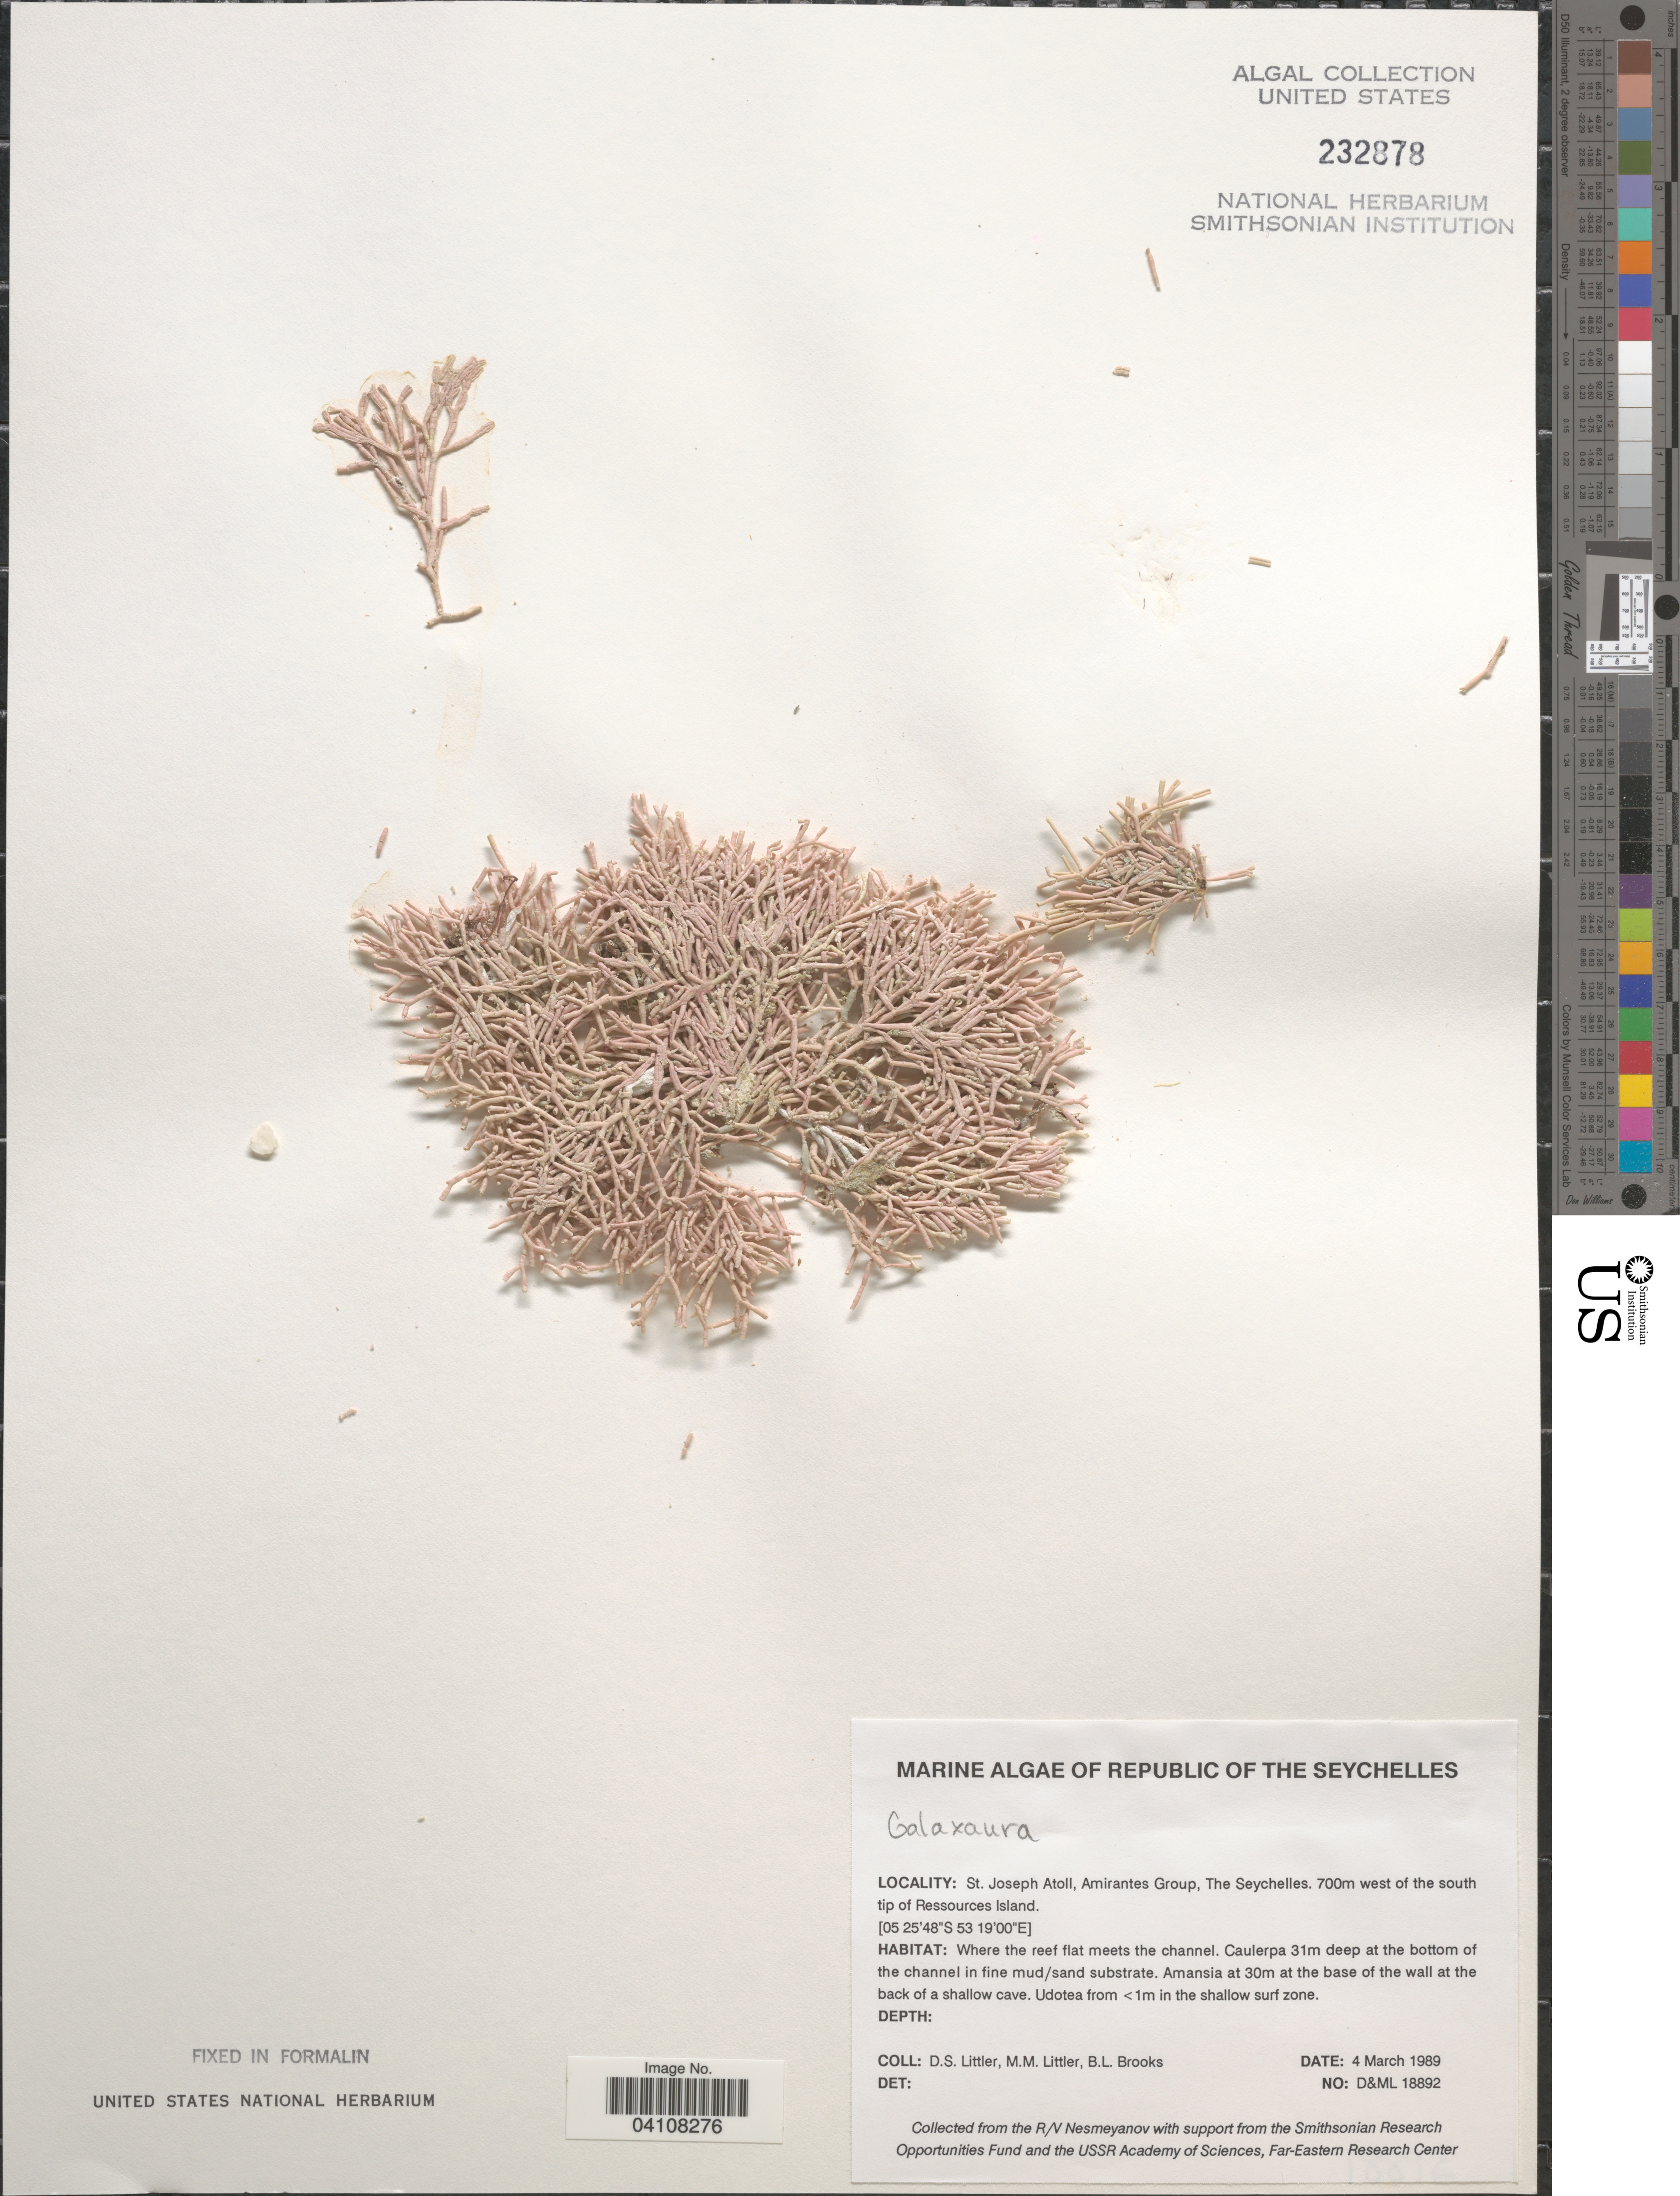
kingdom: Plantae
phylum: Rhodophyta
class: Florideophyceae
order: Nemaliales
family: Galaxauraceae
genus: Galaxaura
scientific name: Galaxaura sp.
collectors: D. S. Littler & B. Brooks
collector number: D&ML18892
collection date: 1989-03-04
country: Seychelles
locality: Republic of The Seychelles. St. Joseph Atoll, Amirantes Group. 700m west of the south tip of Ressources Island.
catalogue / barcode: US 232878